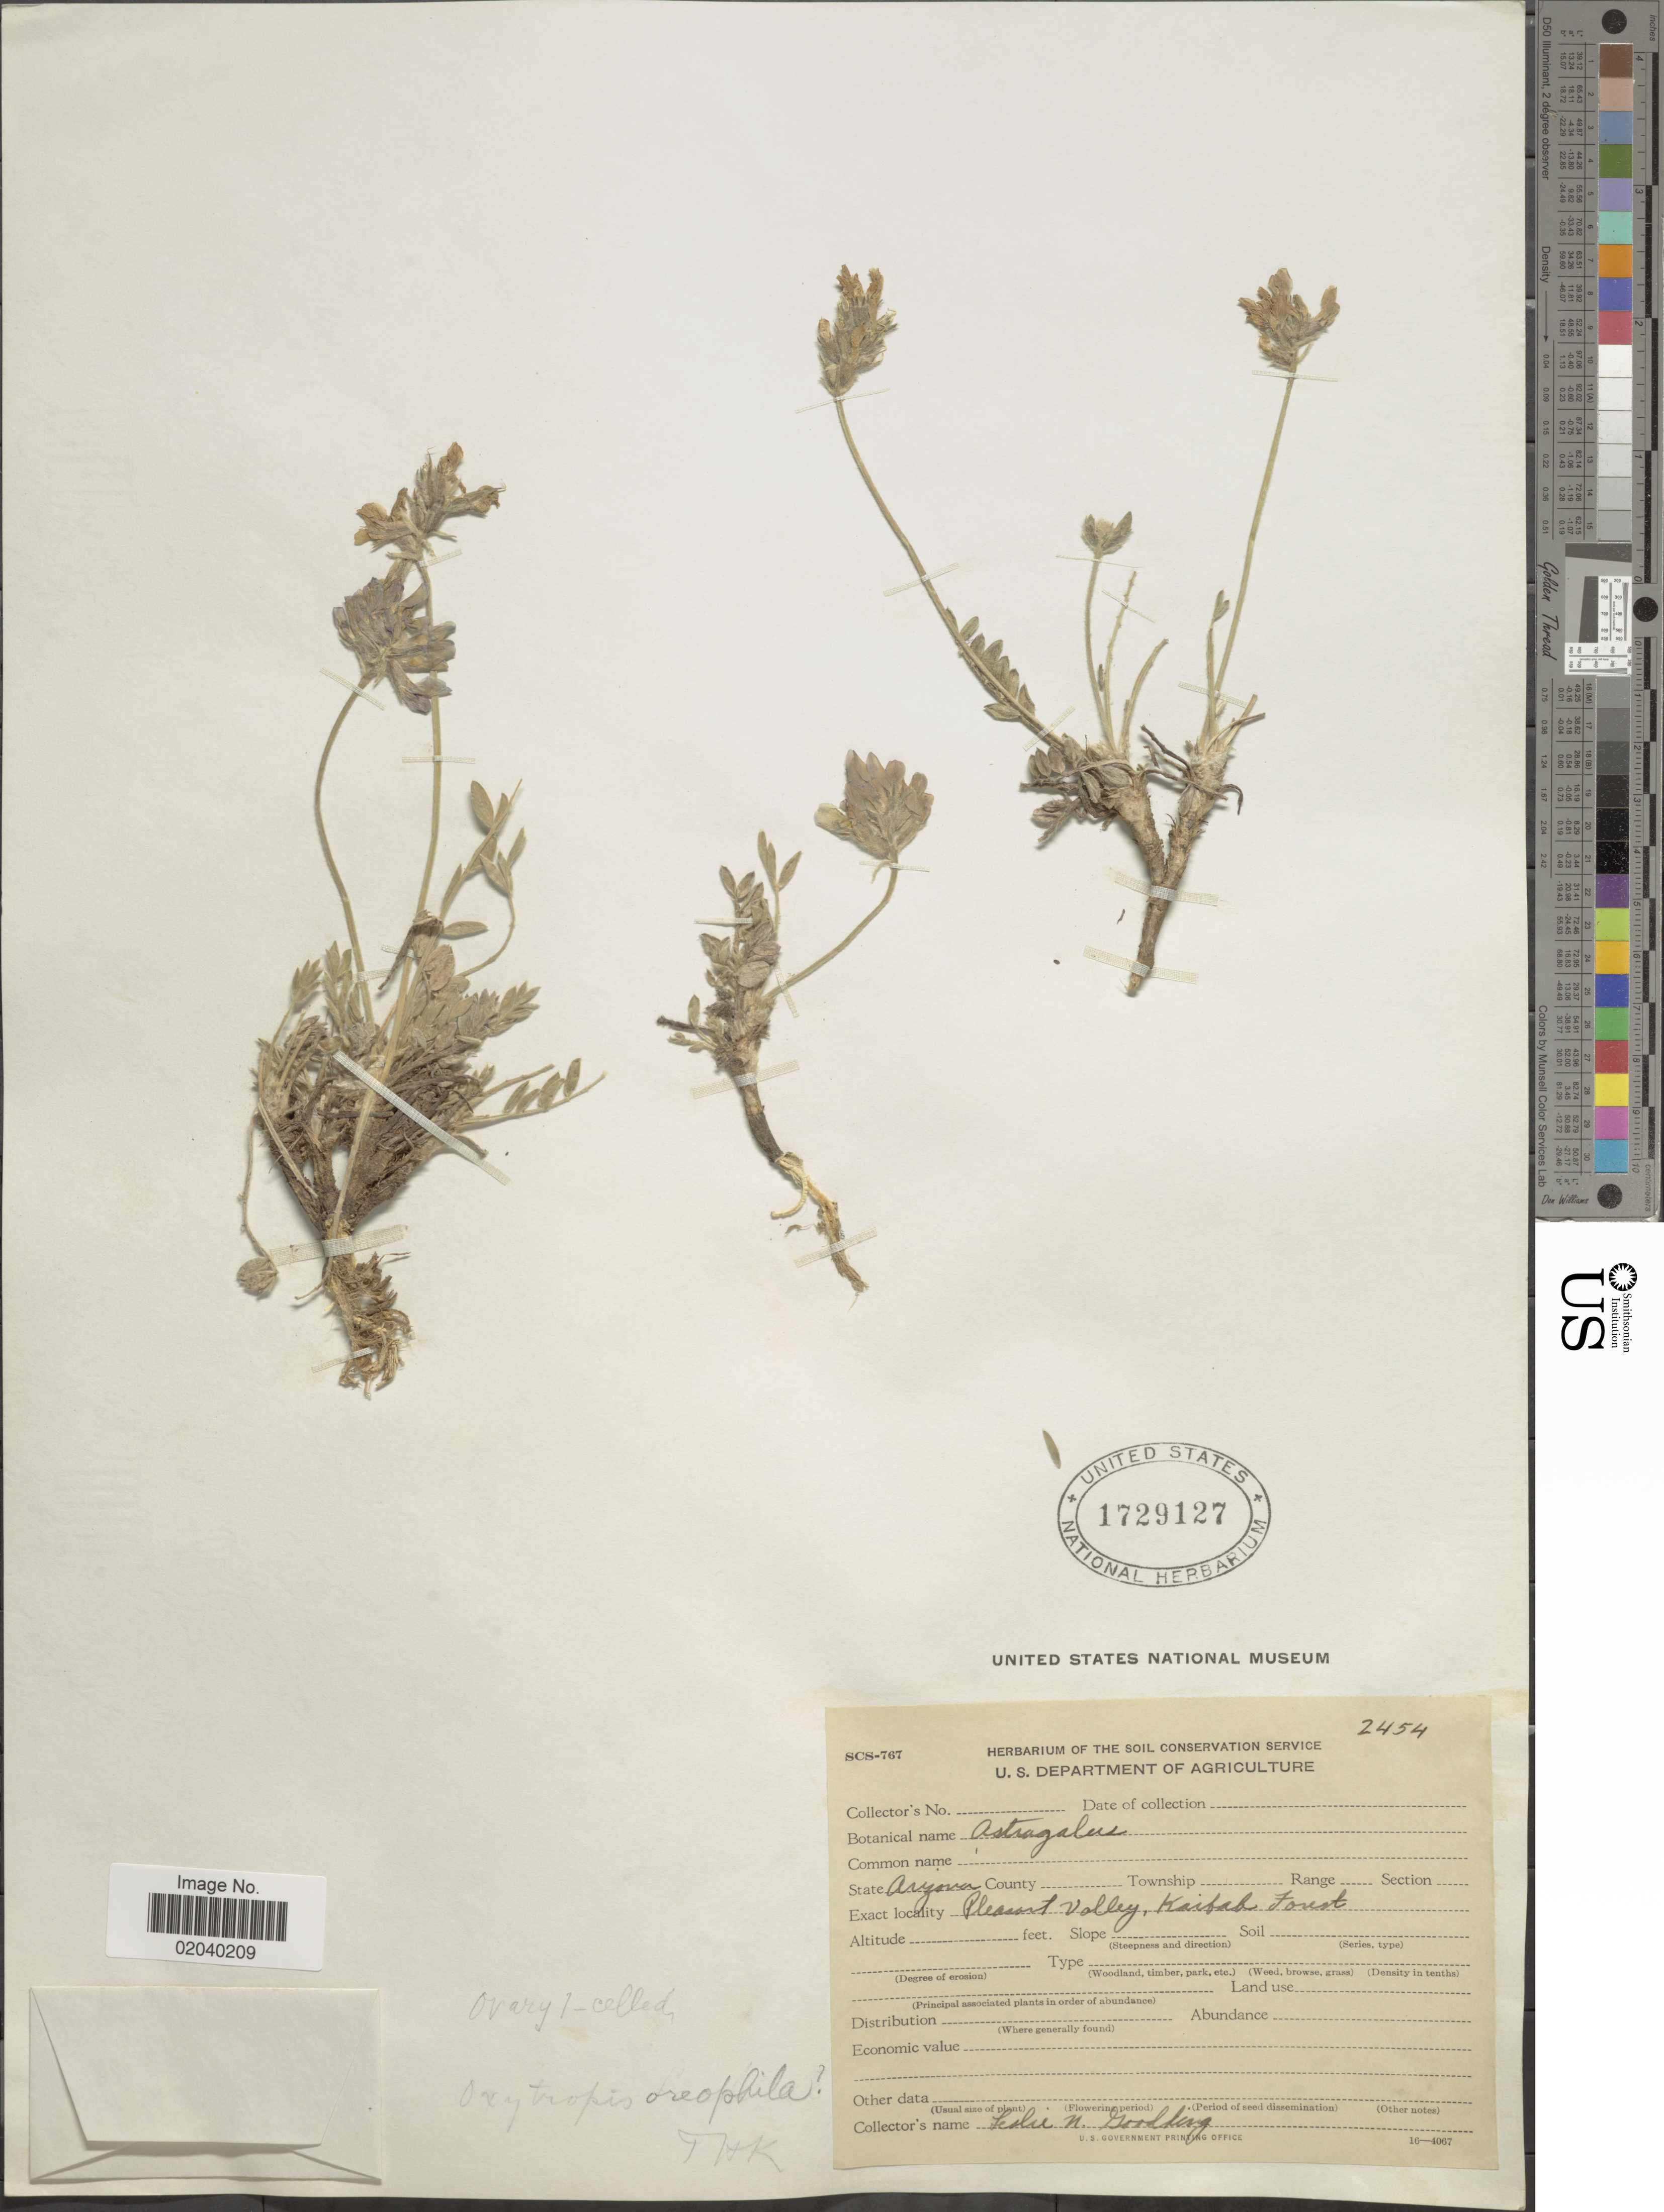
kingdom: Plantae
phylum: Tracheophyta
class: Magnoliopsida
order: Fabales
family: Fabaceae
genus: Oxytropis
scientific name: Oxytropis oreophila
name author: A. Gray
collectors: L. N. Goodding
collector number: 2454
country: United States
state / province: Arizona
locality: Pleasant Valley, Kaibab Forest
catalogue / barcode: US 1729127